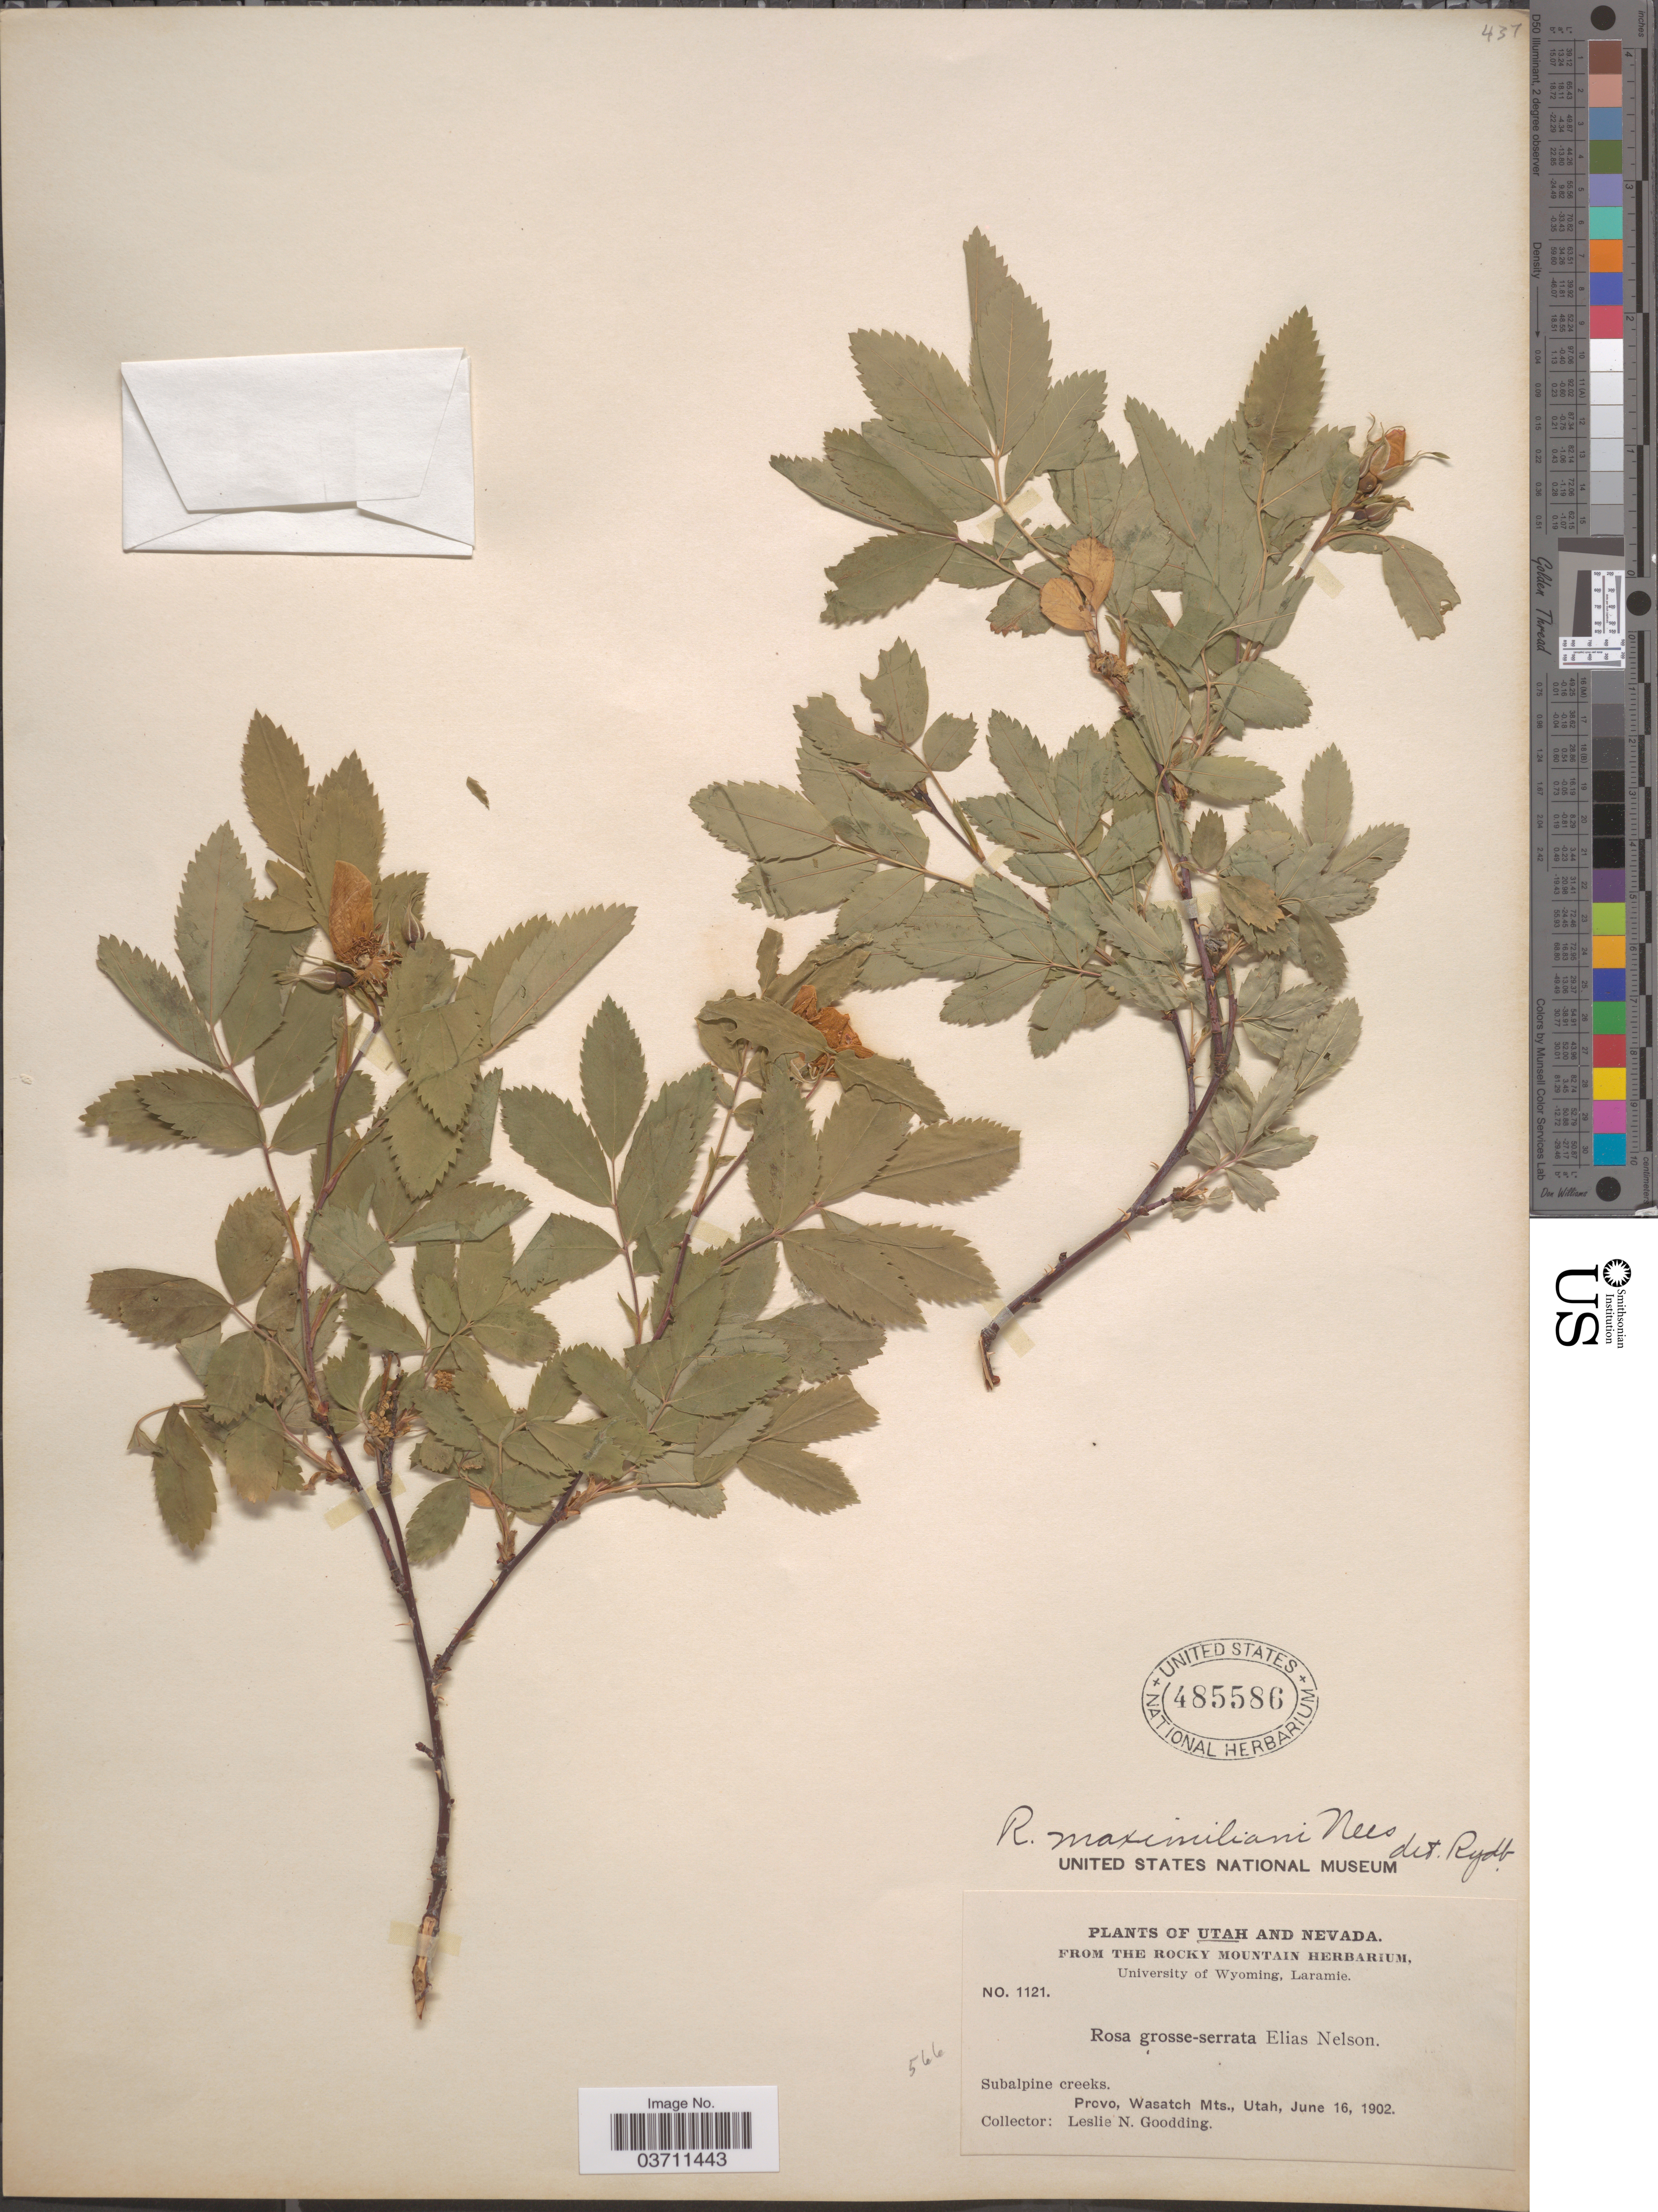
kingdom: Plantae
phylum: Tracheophyta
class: Magnoliopsida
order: Rosales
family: Rosaceae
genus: Rosa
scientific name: Rosa maximiliani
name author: Nees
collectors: L. N. Goodding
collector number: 1121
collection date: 1902-06-16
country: United States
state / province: Utah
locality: Provo, Wasatch Mts.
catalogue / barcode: US 485586